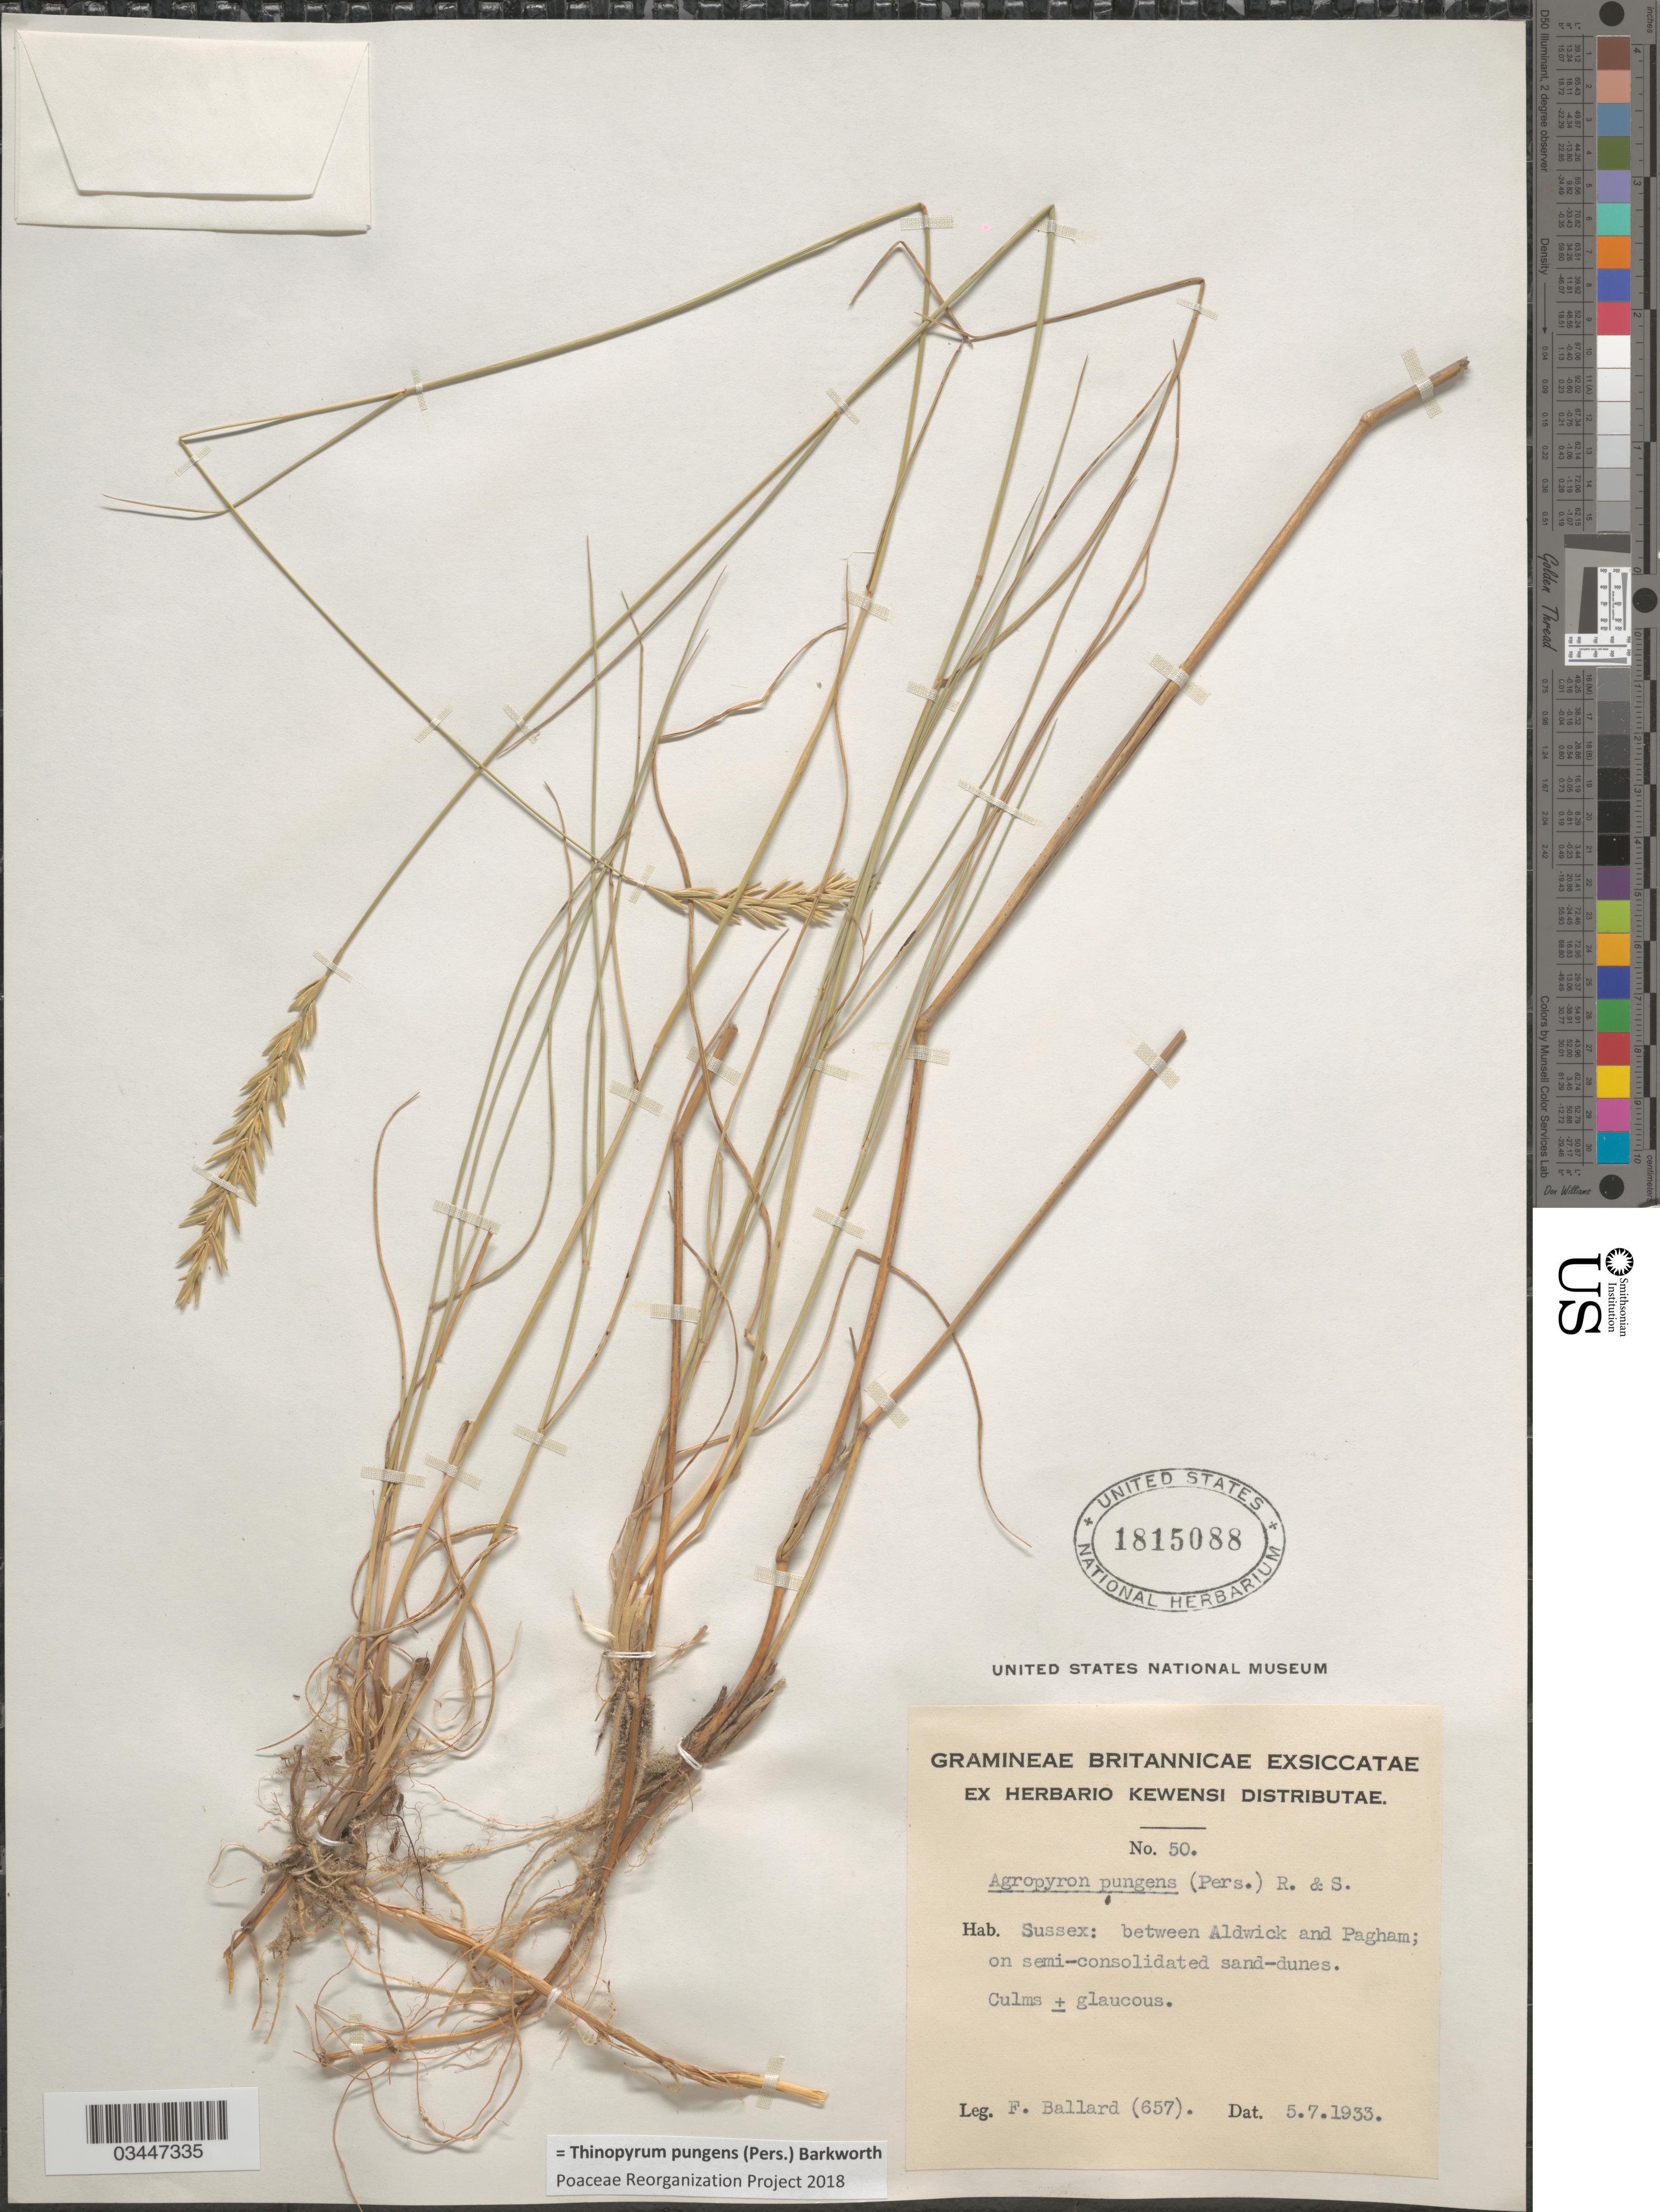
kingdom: Plantae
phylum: Tracheophyta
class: Liliopsida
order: Poales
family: Poaceae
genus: Thinopyrum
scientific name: Thinopyrum pungens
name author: (Pers.) Barkworth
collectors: F. Ballard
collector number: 657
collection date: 1933-07-05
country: United Kingdom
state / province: England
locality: Britannicae. Sussex: between Aldwick and Pagham.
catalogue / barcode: US 1815088